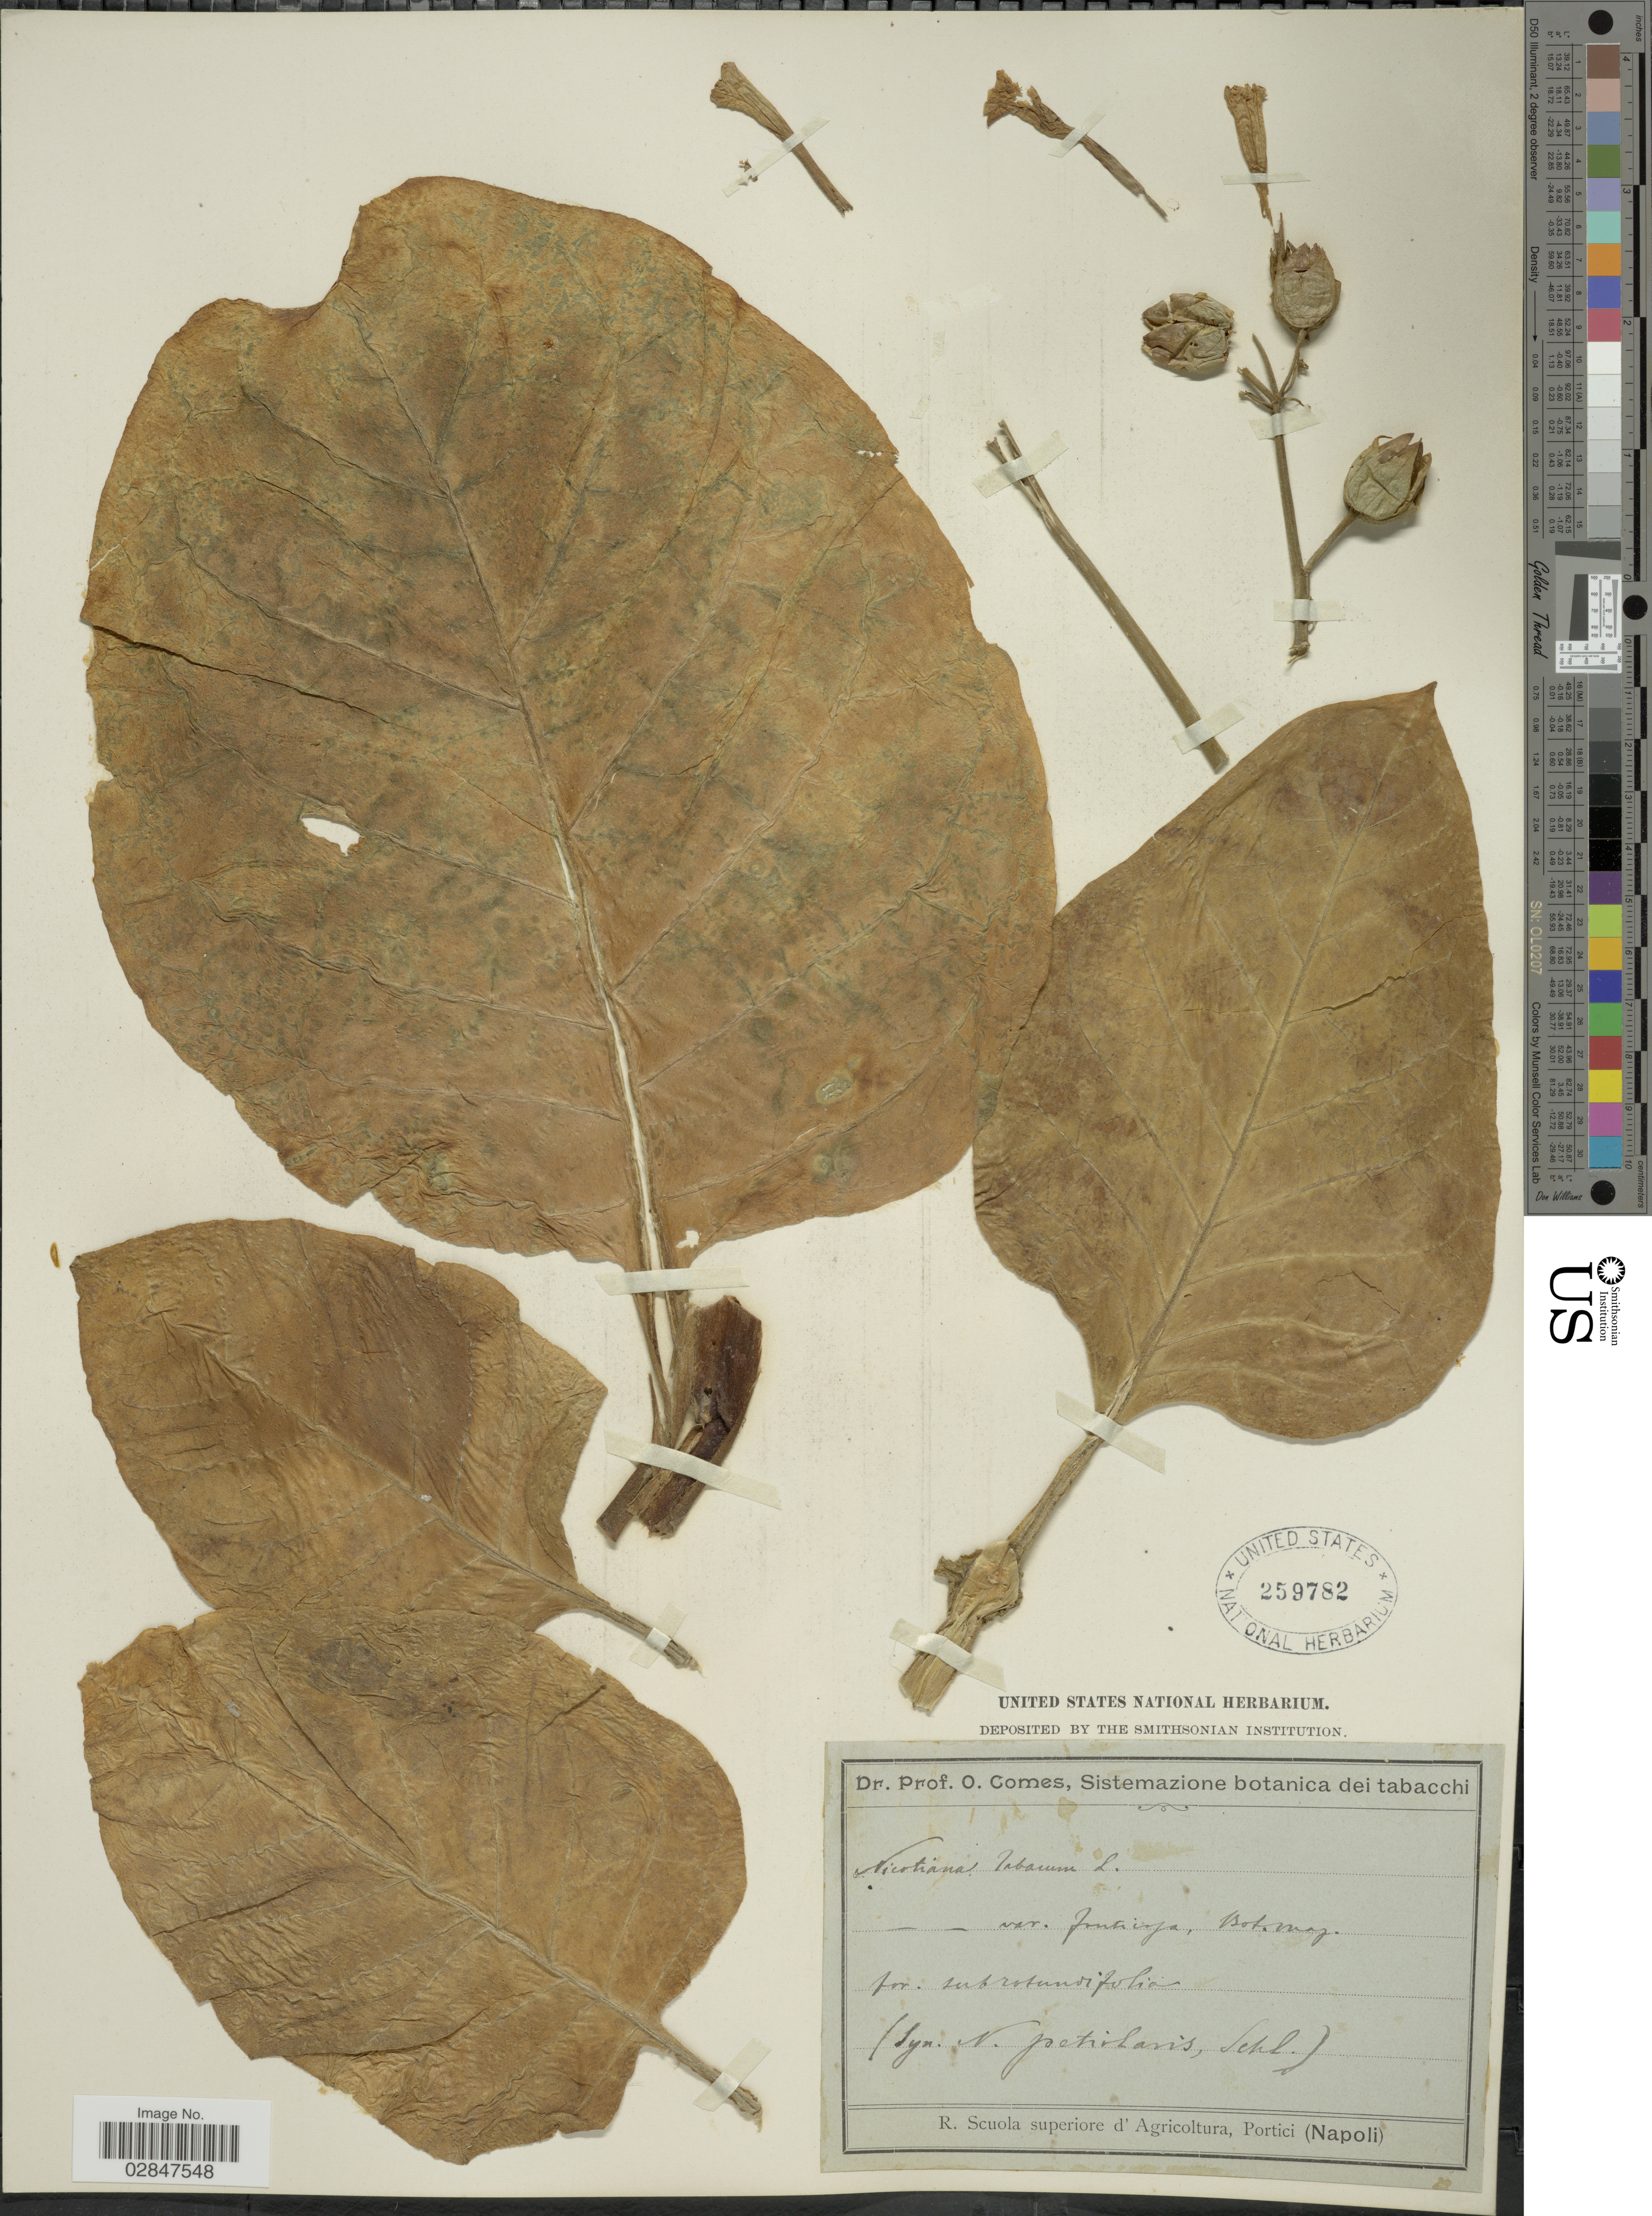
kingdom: Plantae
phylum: Tracheophyta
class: Magnoliopsida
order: Solanales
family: Solanaceae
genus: Nicotiana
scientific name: Nicotiana tabacum var. fruticosa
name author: (L.) Hook. f.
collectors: O. Comes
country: Italy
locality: Portici (Napoli).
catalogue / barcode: US 259782